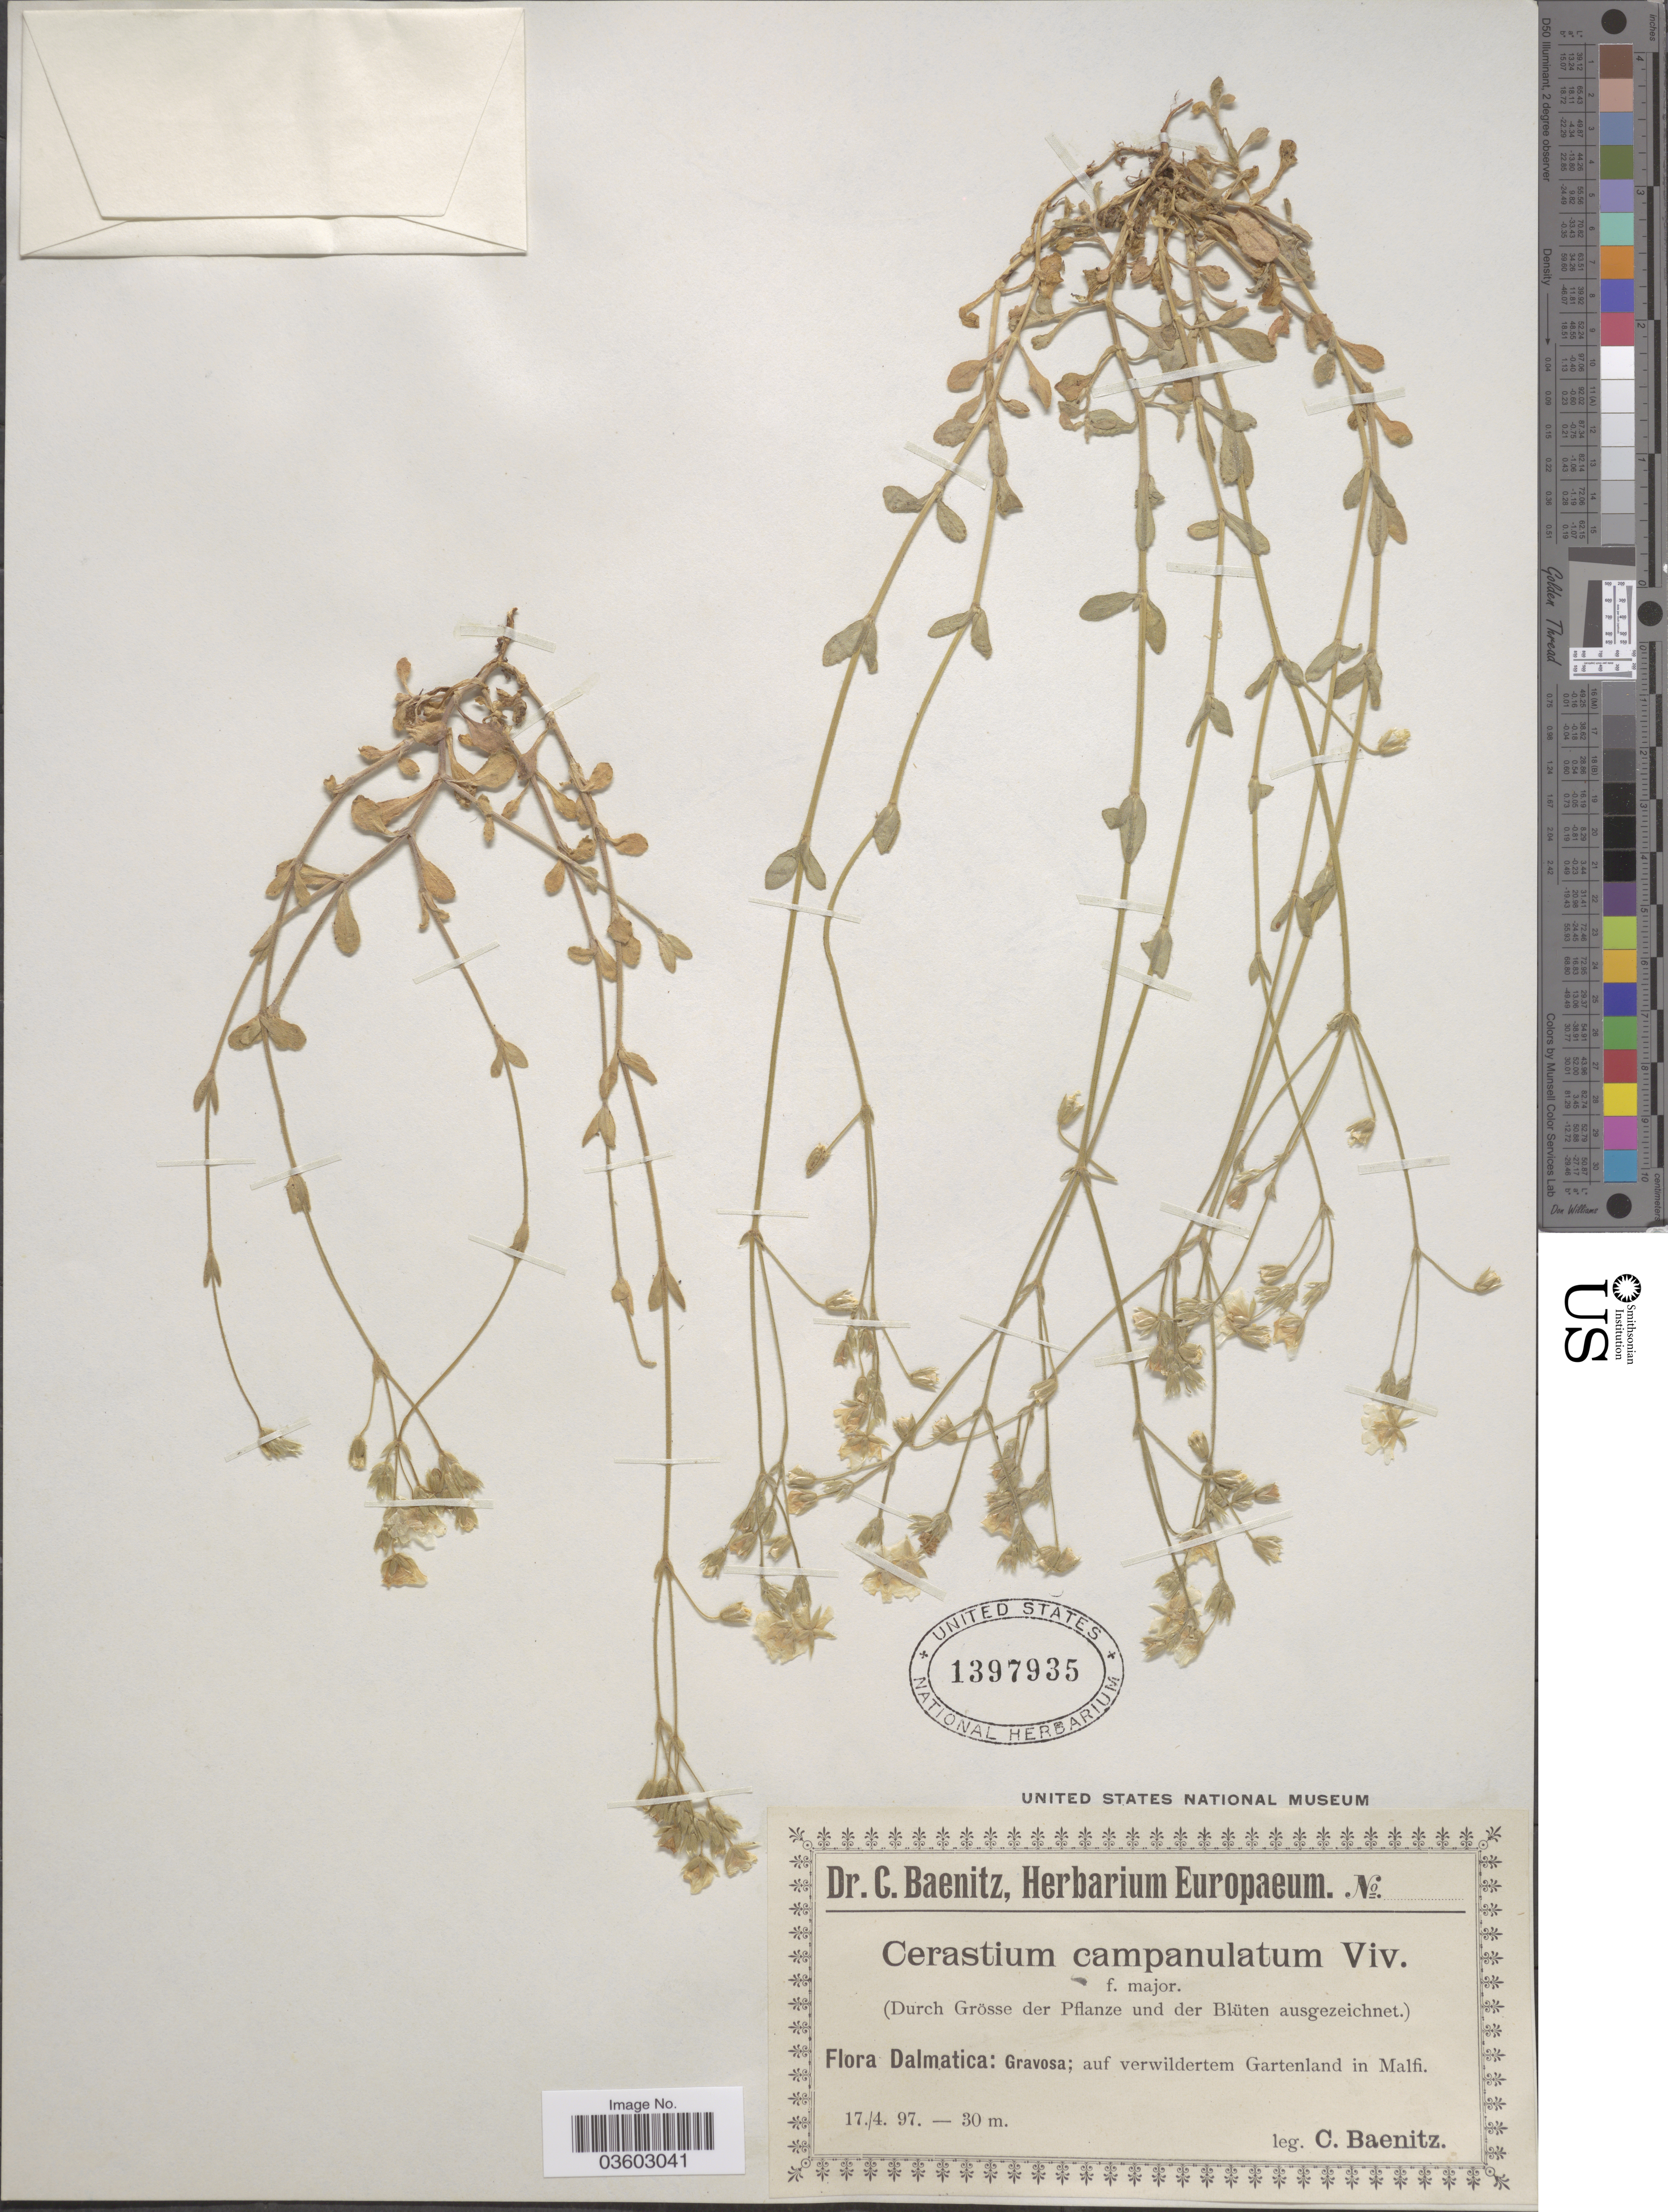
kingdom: Plantae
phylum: Tracheophyta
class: Magnoliopsida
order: Caryophyllales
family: Caryophyllaceae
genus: Cerastium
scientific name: Cerastium campanulatum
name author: Viv.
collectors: C. G. Baenitz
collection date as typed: Transcribed d/m/y: 17/4/97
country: Croatia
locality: Dalmatica: Gravosa; auf verwildertem Gartenland in Malfi.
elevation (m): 30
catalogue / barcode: US 1397935